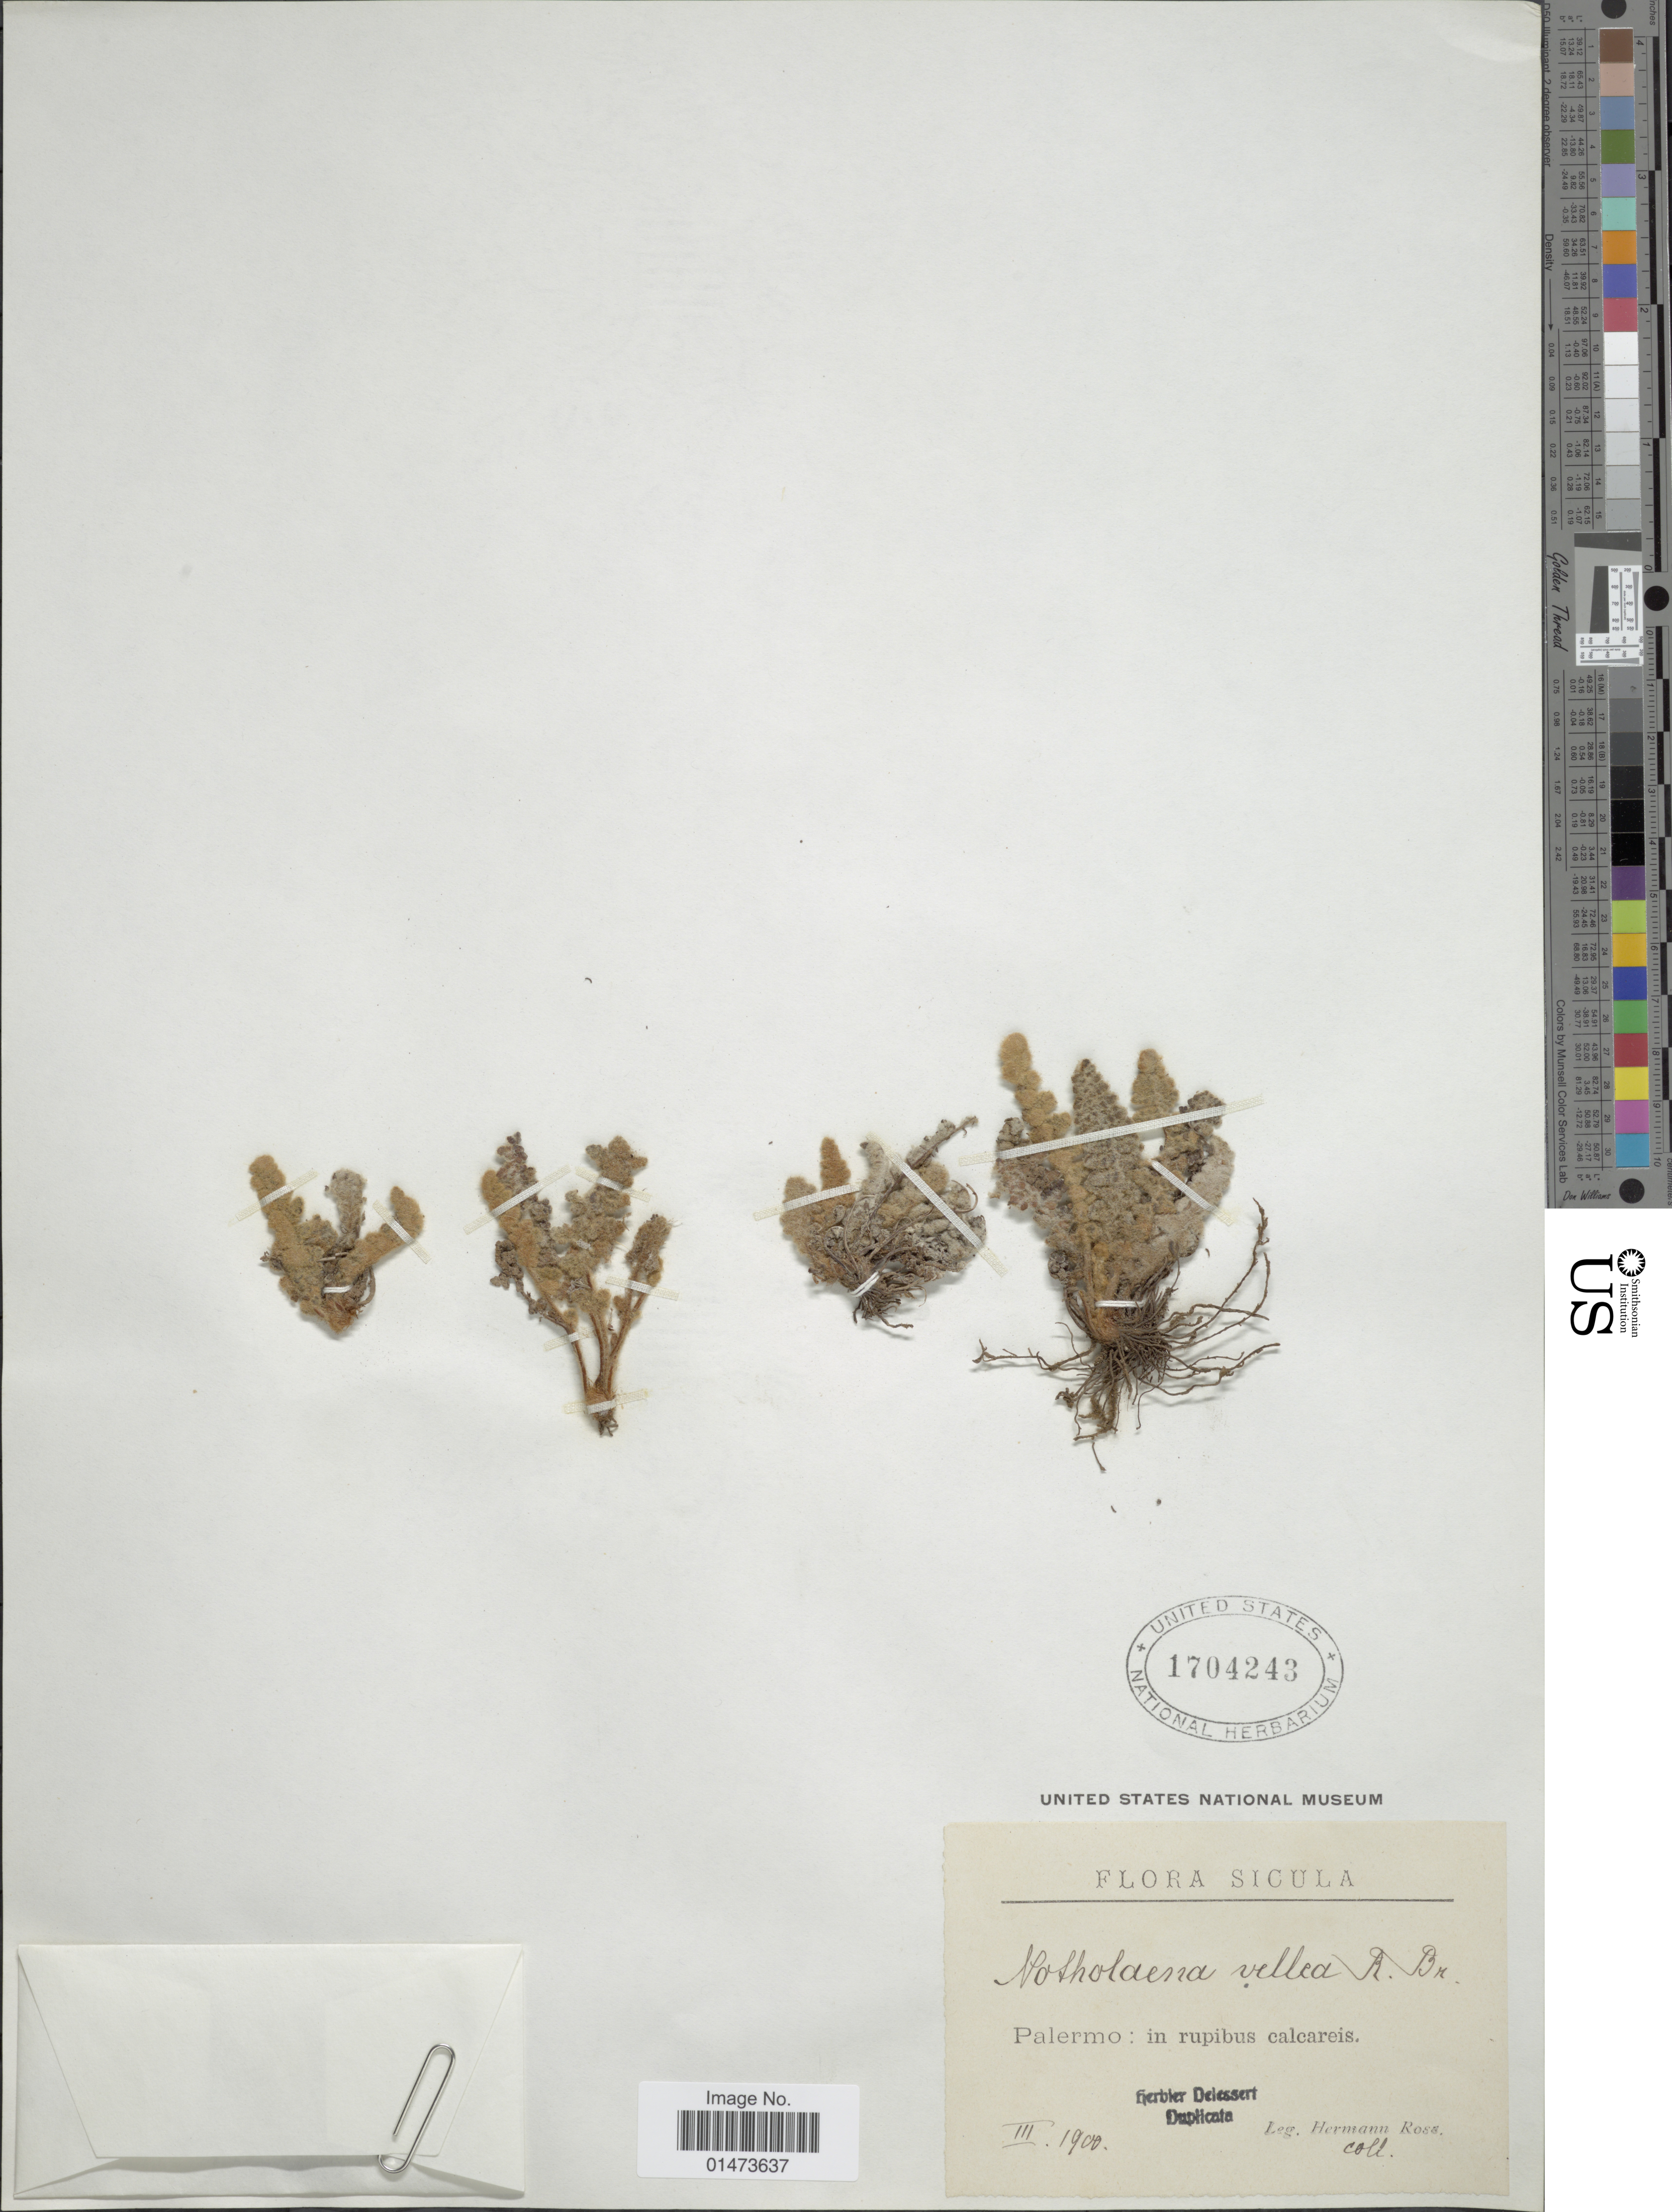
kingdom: Plantae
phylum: Tracheophyta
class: Polypodiopsida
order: Polypodiales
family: Pteridaceae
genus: Cosentinia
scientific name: Cosentinia vellea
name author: (Aiton) Tod.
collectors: H. Rosé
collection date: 1900-03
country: Italy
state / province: Siciliana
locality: Sicula, Palermo: in rupibus calcareis.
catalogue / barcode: US 1704243